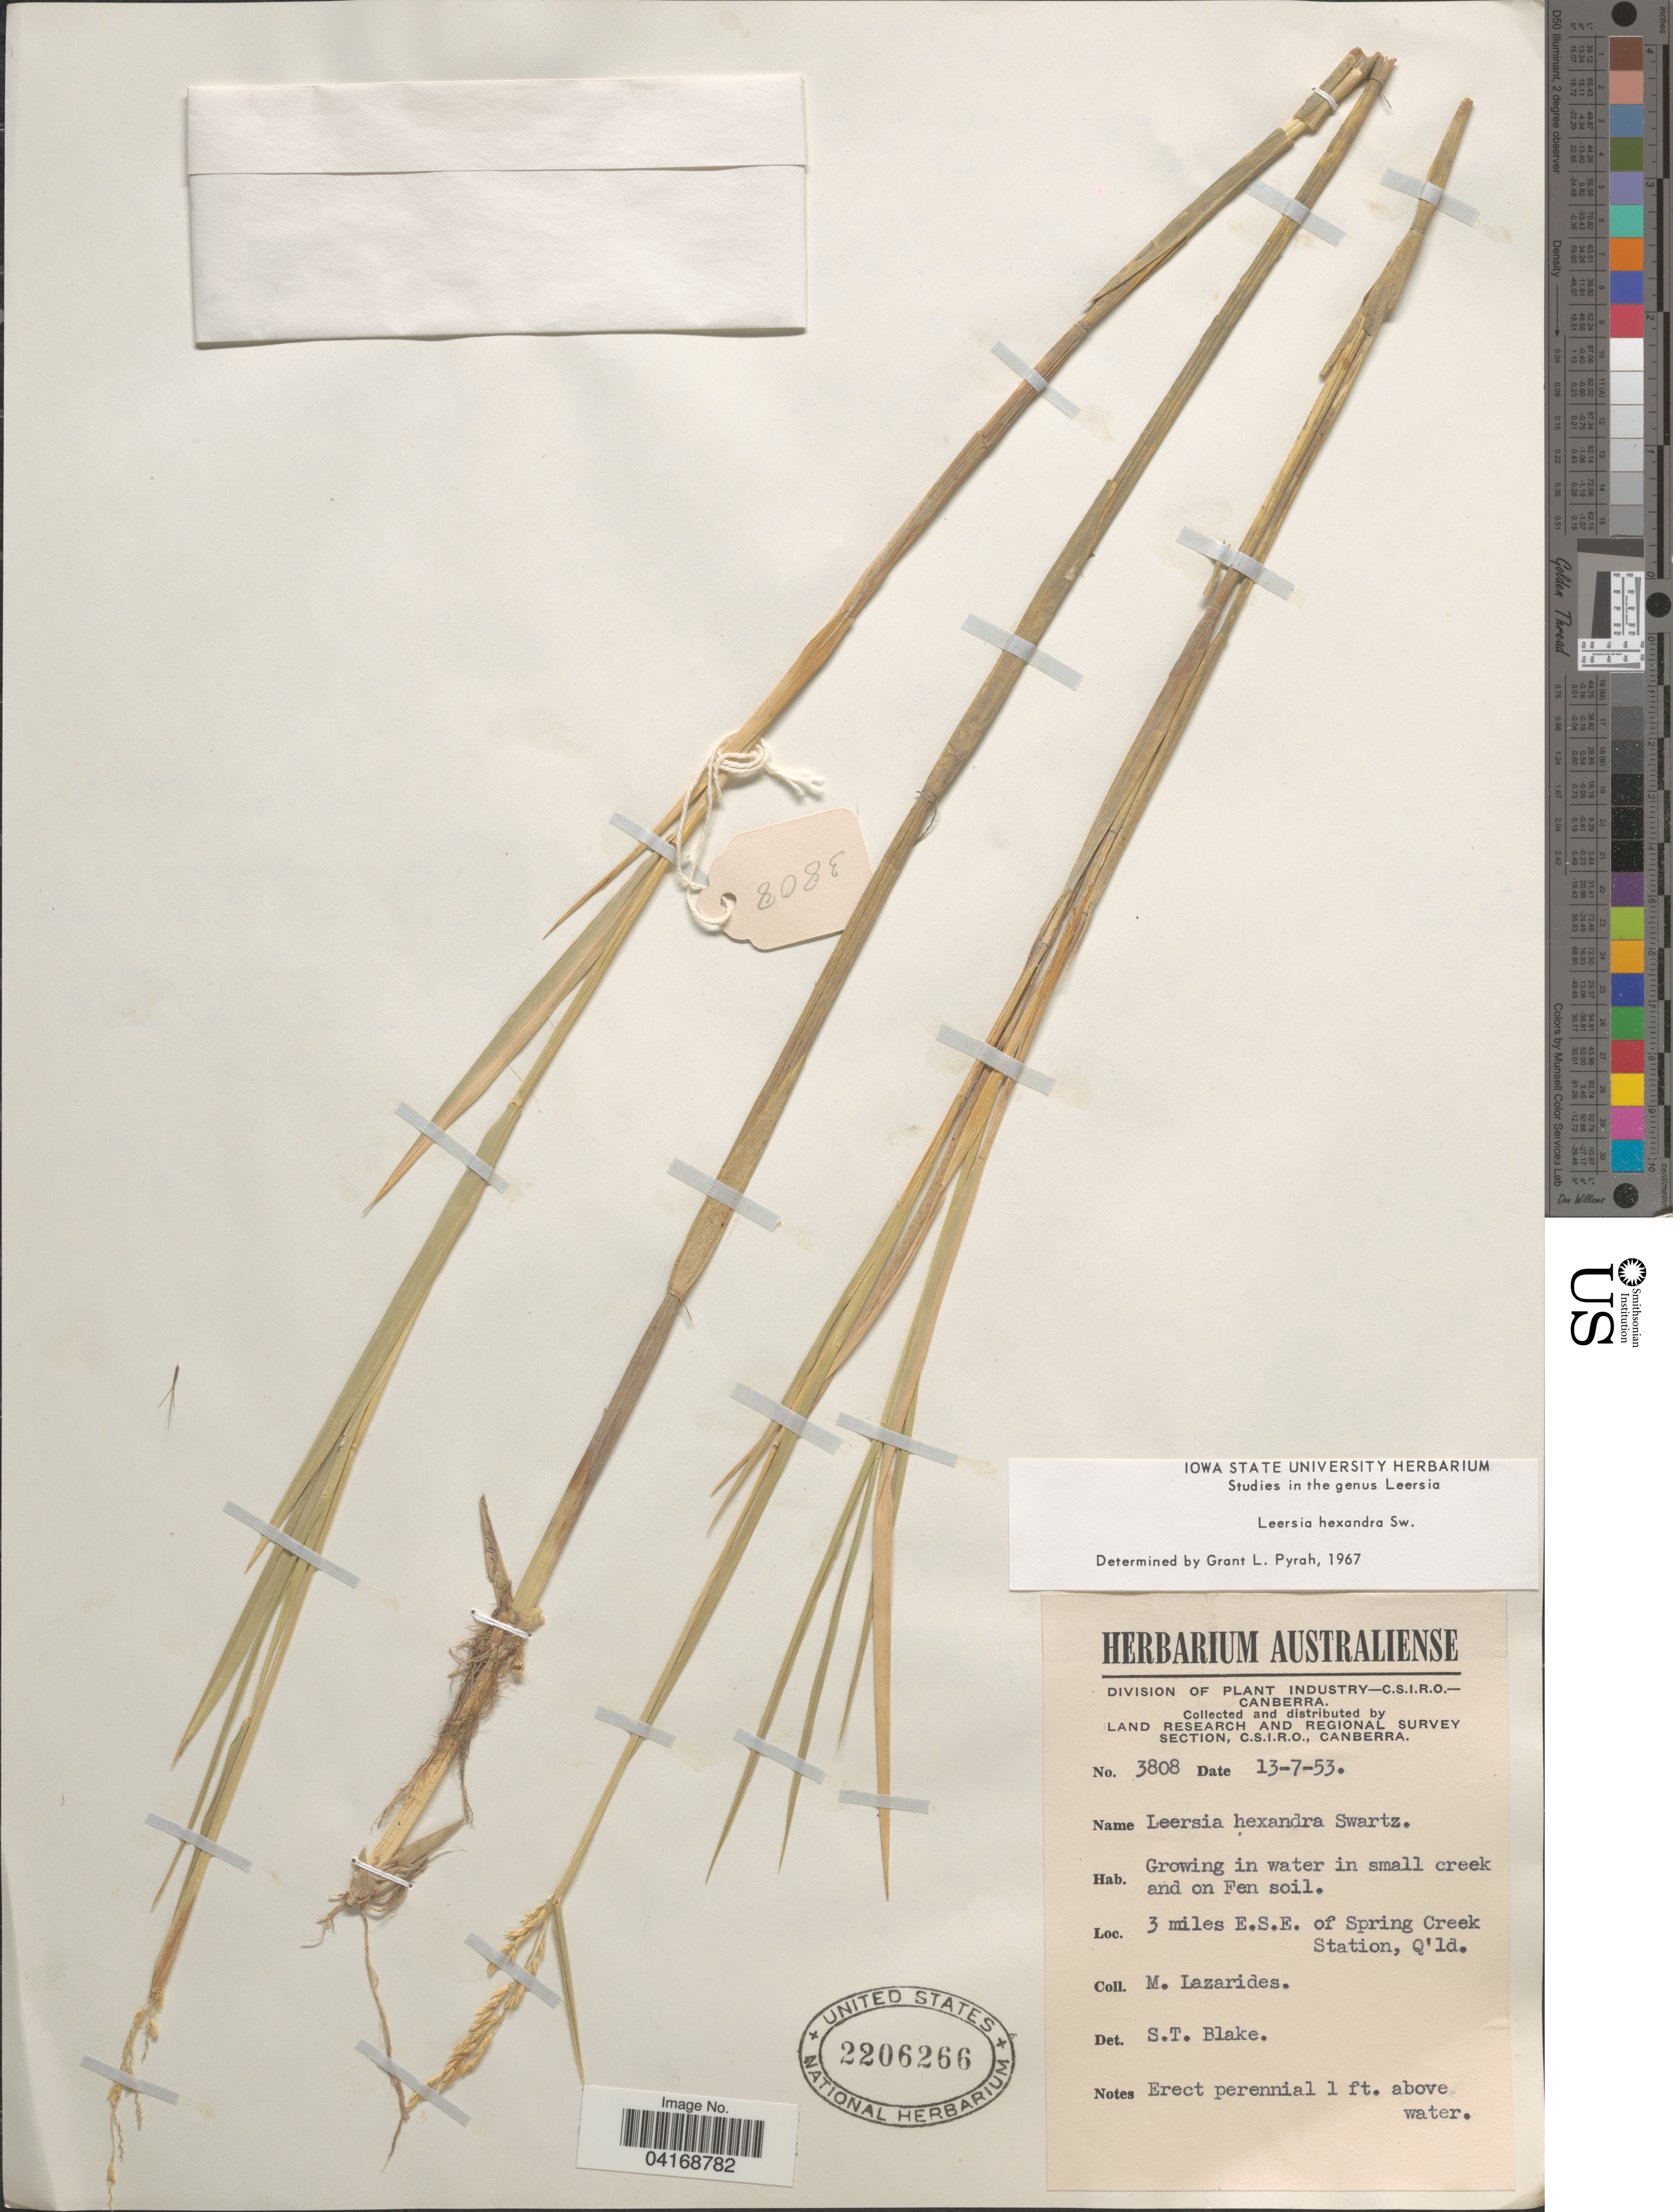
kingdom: Plantae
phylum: Tracheophyta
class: Liliopsida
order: Poales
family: Poaceae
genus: Leersia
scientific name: Leersia hexandra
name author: Sw.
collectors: M. Lazarides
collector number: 3808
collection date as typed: Transcribed d/m/y: 13/7/53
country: Australia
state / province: Queensland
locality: Land Research and Regional Survey. 3 miles E.S.E. of Spring Creek Station.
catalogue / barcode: US 2206266